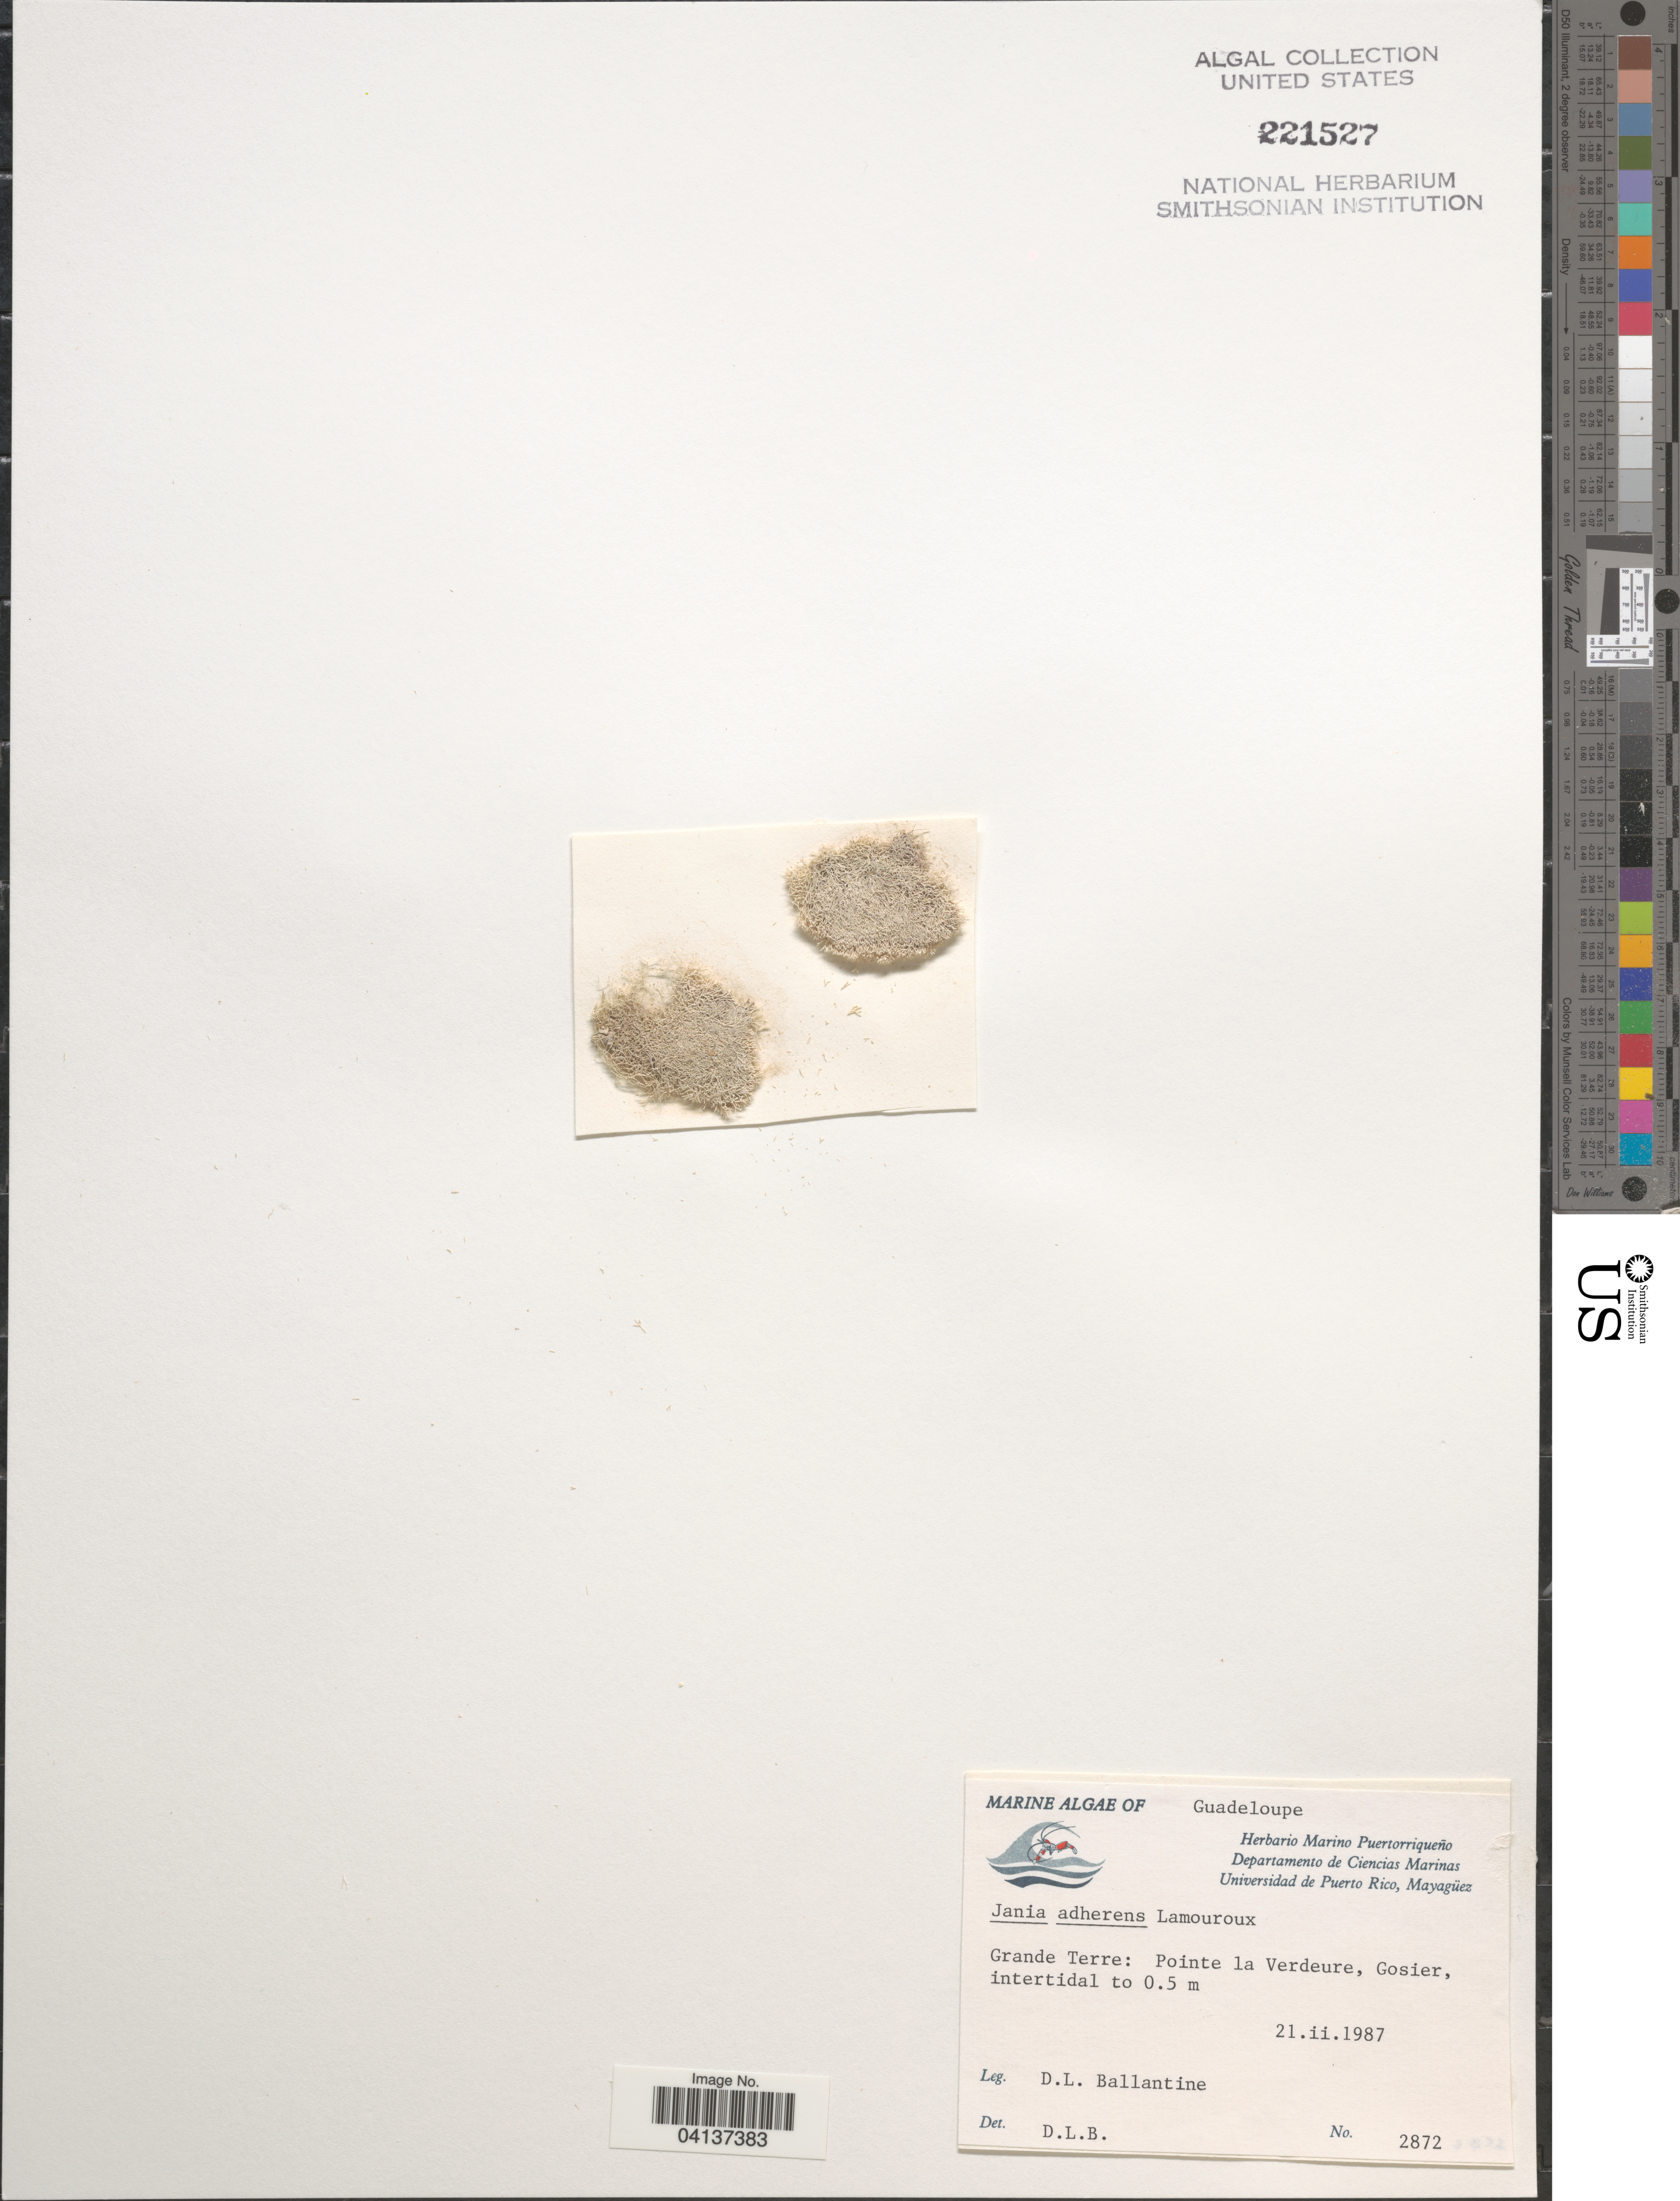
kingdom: Plantae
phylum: Rhodophyta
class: Florideophyceae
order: Corallinales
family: Corallinaceae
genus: Jania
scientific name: Jania pedunculatum var. adhaerens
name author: (J.V.Lamouroux) A.S.Harvey et al.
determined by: Algae name updating Project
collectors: D.L. Ballantine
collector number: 2872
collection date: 1987-02-21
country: Guadeloupe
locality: Grande Terre: Pointe la Verdeure, Gosier.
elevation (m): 0.5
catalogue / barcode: US 221527